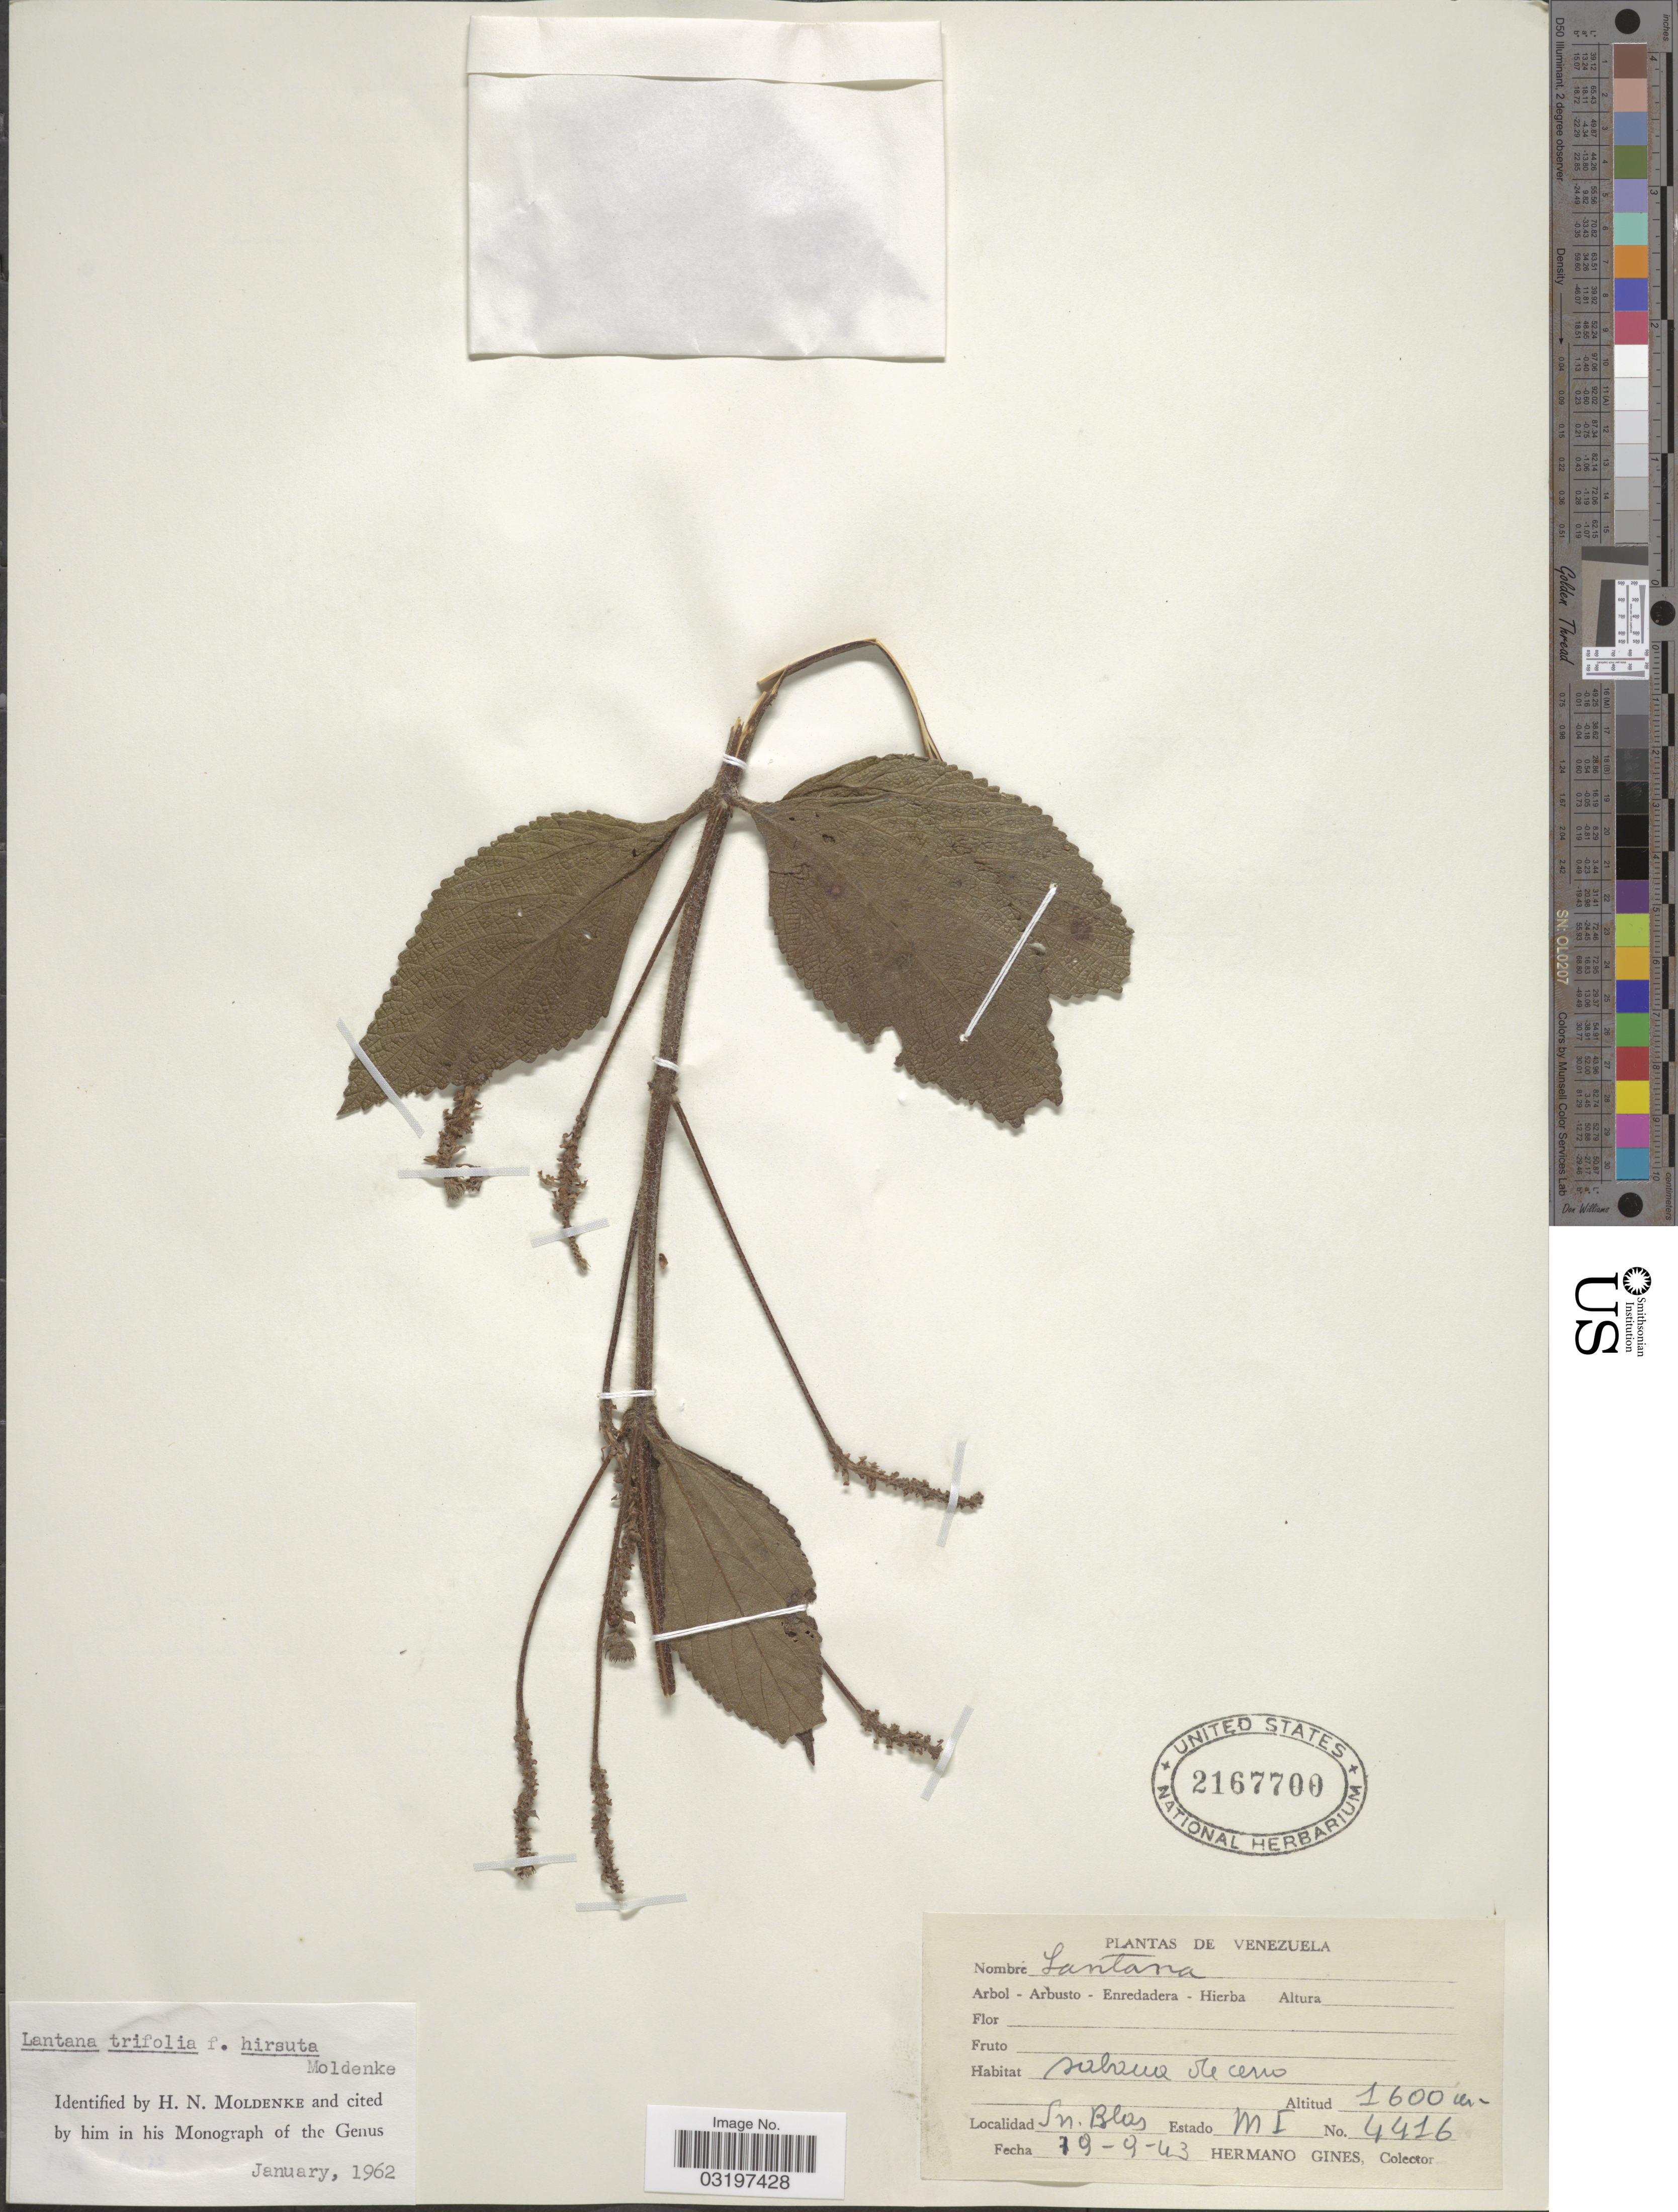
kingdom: Plantae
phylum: Tracheophyta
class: Magnoliopsida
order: Lamiales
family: Verbenaceae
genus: Lantana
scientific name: Lantana trifolia f. hirsuta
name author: Moldenke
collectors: Bro. Gines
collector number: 4416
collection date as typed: Transcribed d/m/y: 19/9/43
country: Venezuela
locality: Sn. Blas. Estado MI.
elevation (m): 1600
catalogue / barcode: US 2167700